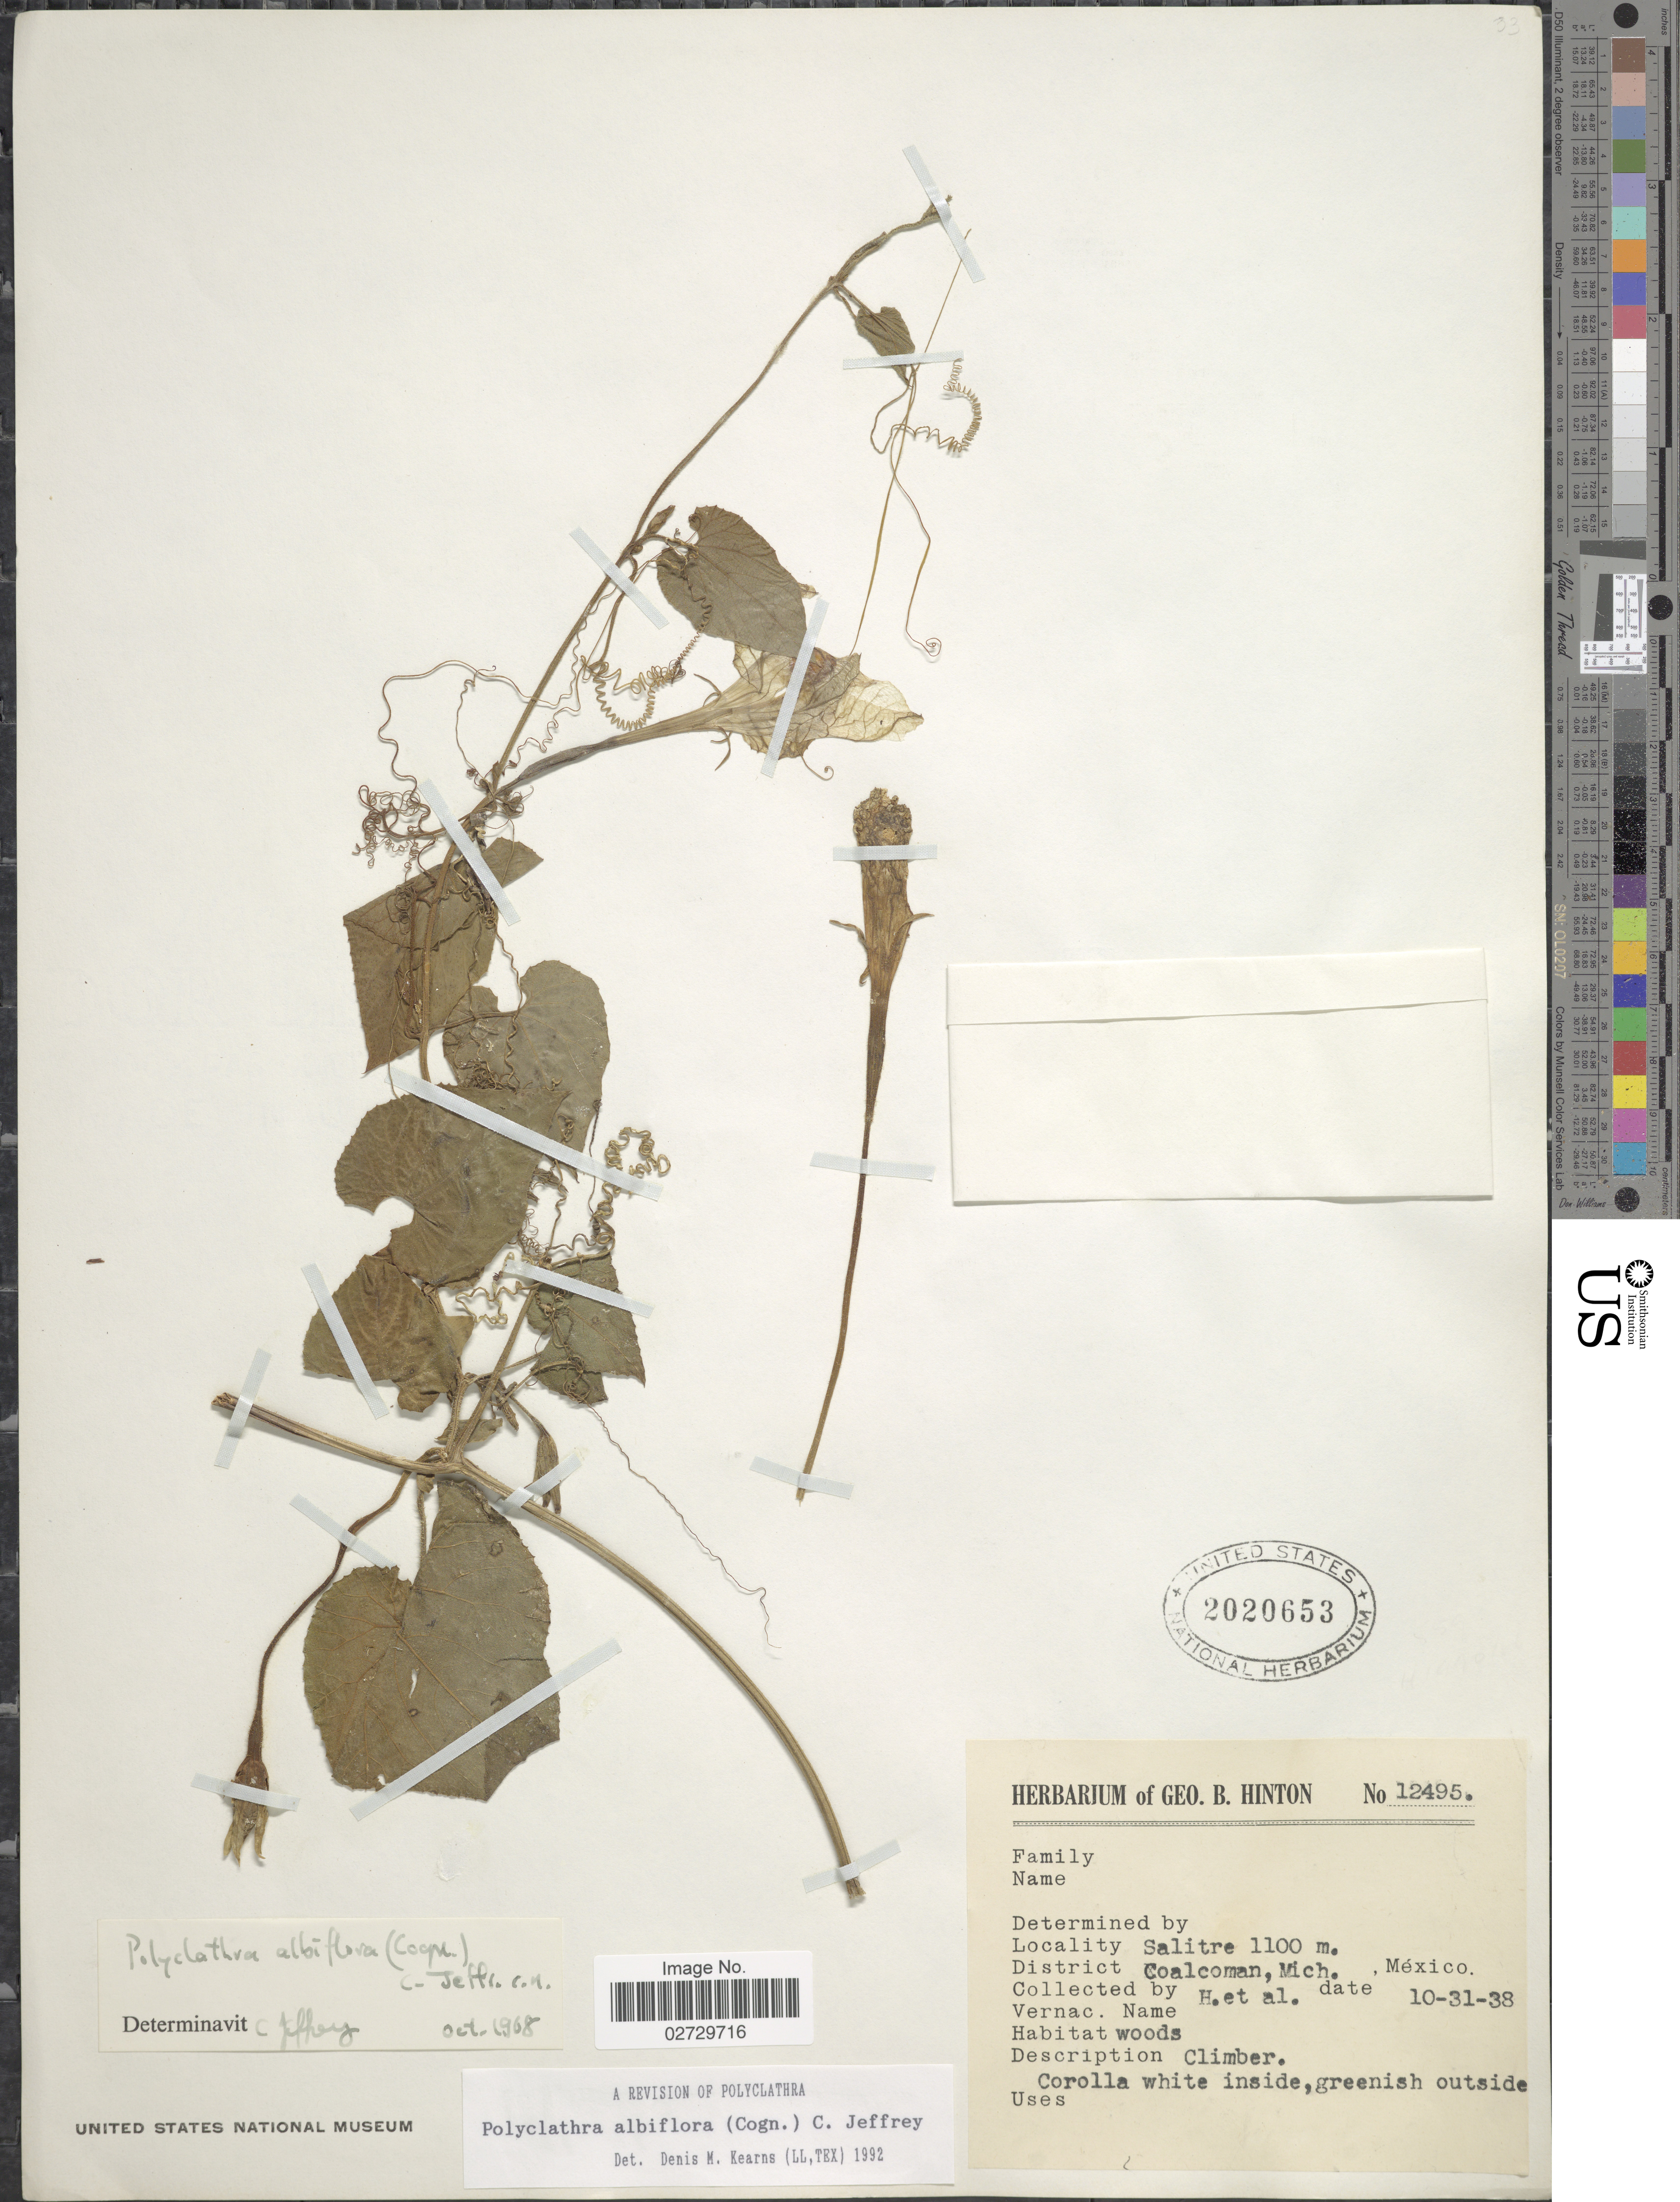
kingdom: Plantae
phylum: Tracheophyta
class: Magnoliopsida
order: Cucurbitales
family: Cucurbitaceae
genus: Polyclathra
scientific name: Polyclathra albiflora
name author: (Cogn.) C. Jeffrey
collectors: G. B. Hinton & et al.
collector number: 12495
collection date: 1938-10-31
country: Mexico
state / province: Michoacán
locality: Salitre, District Coalcoman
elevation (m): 1100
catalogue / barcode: US 2020653